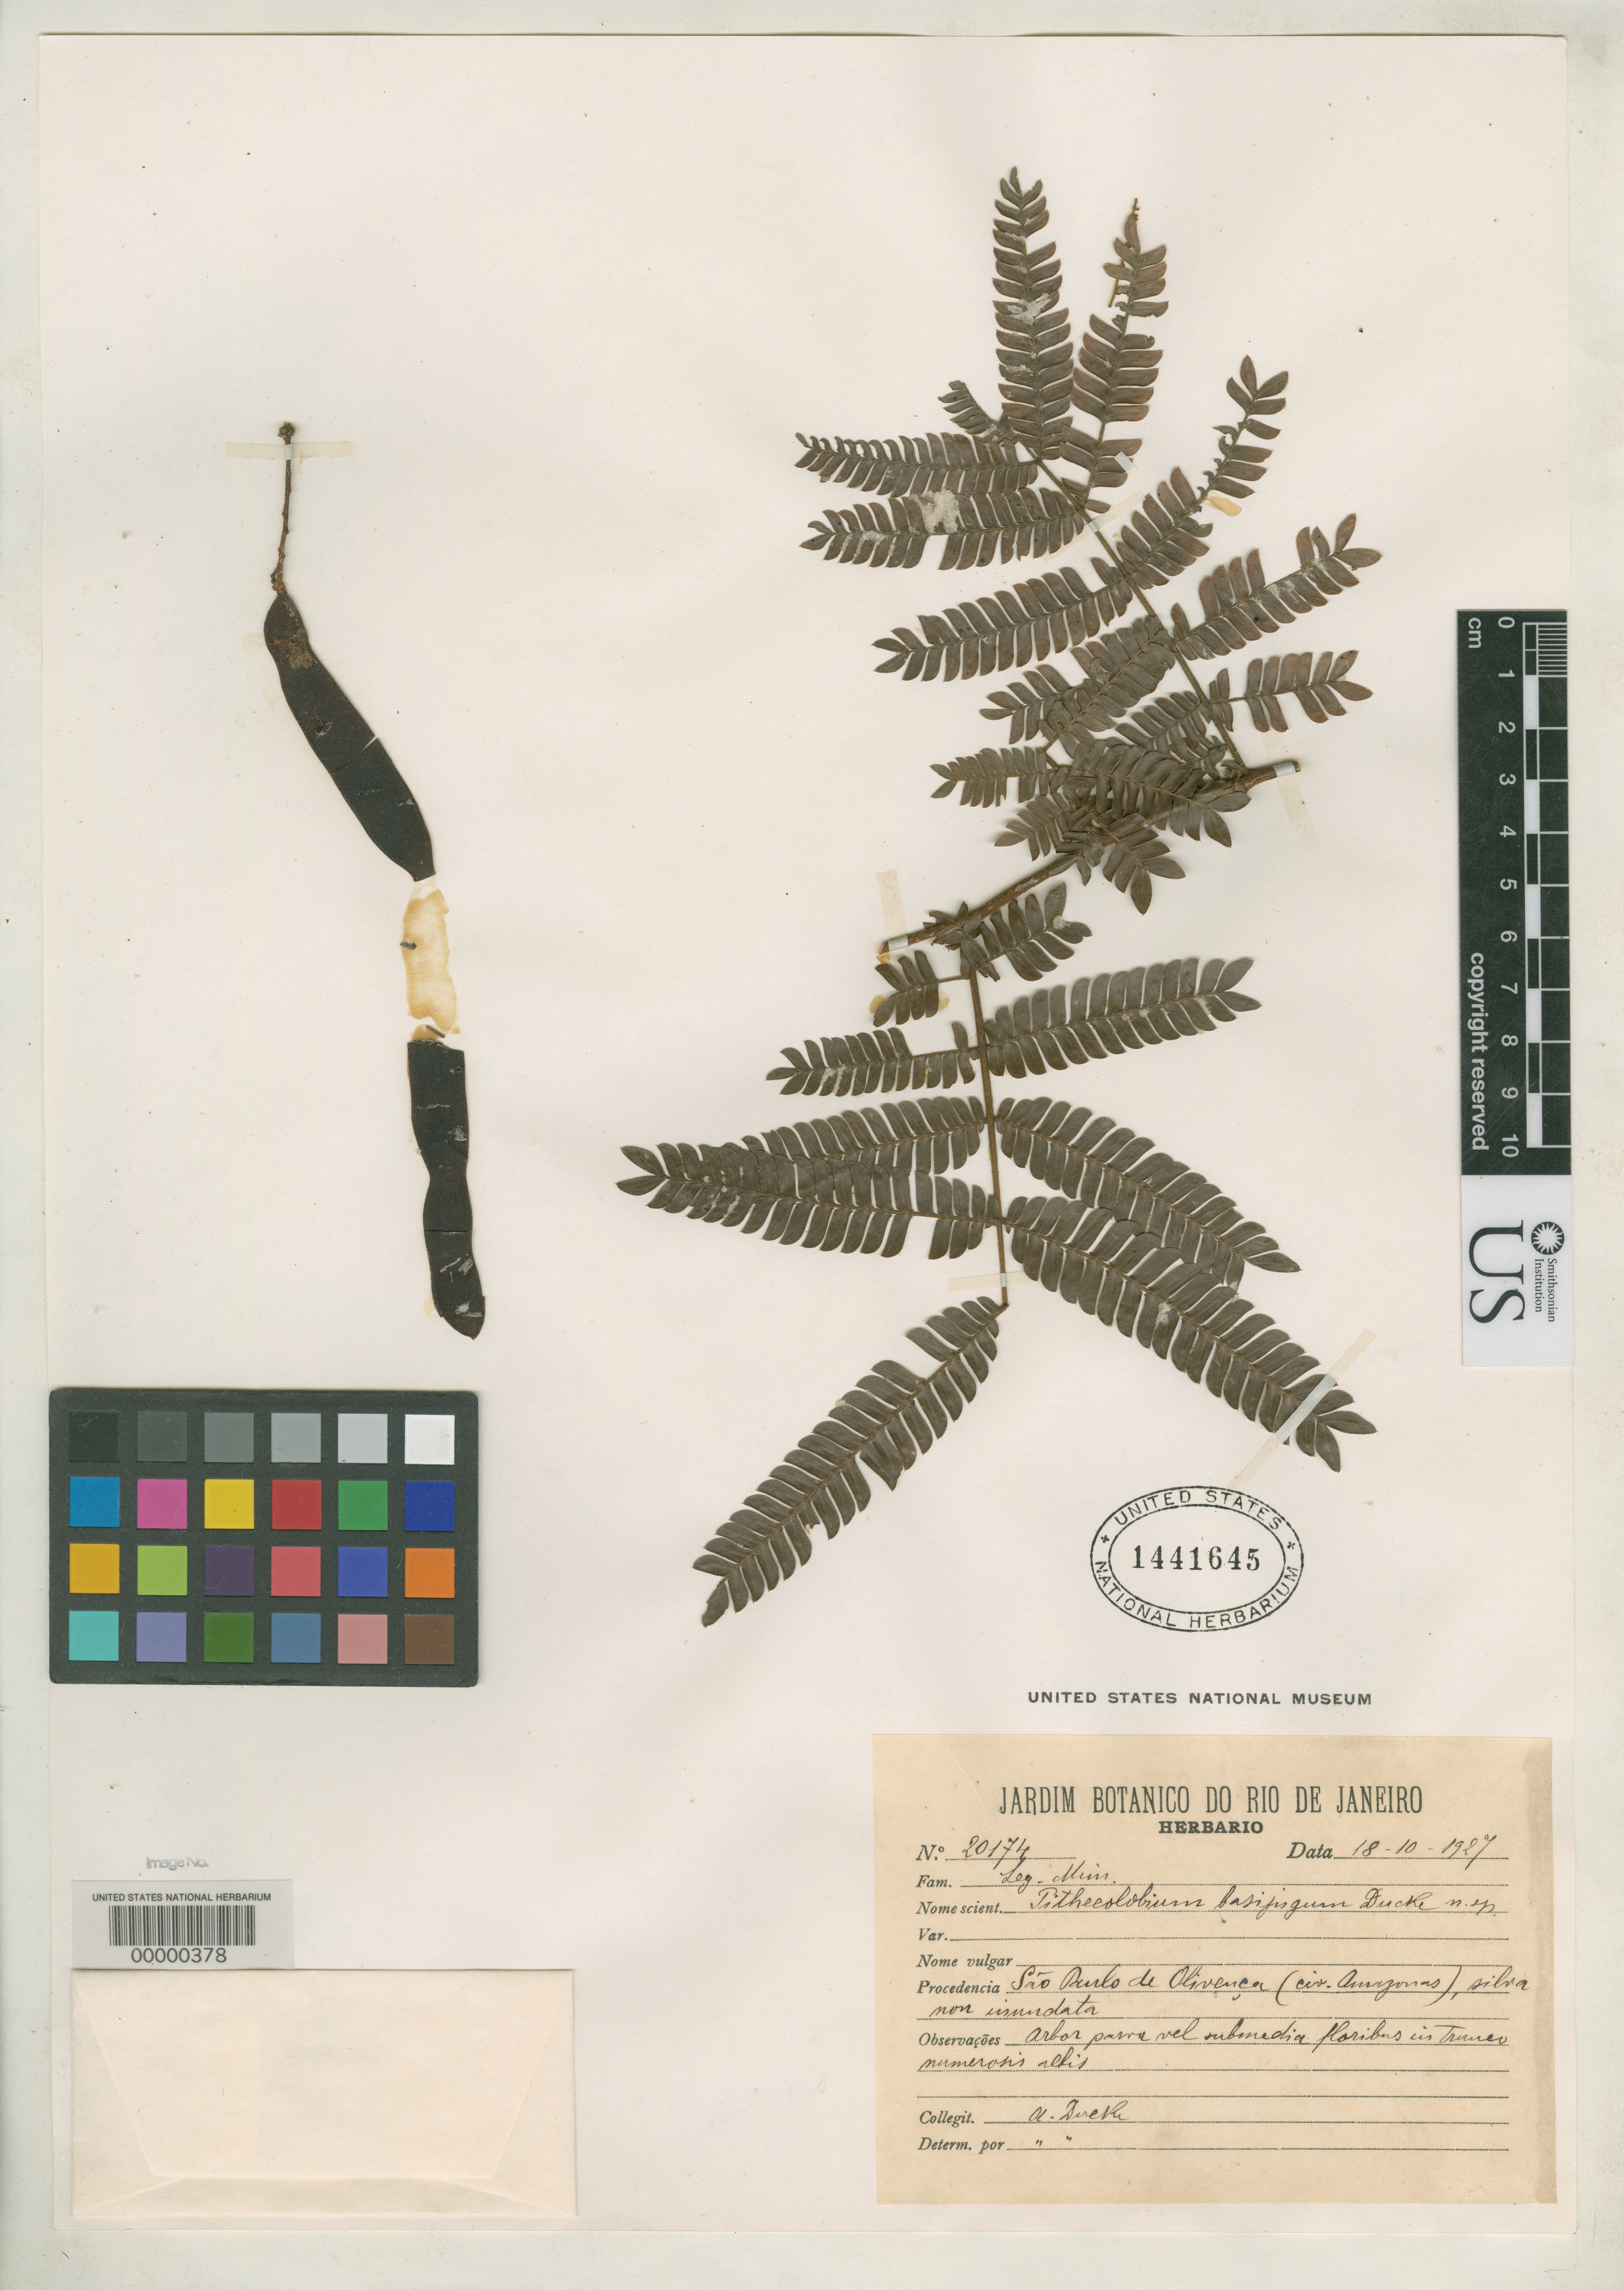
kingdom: Plantae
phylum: Tracheophyta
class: Magnoliopsida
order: Fabales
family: Fabaceae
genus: Pithecellobium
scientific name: Pithecellobium basijugum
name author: Ducke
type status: Isotype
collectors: A. Ducke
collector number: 20174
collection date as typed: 18 Oct 1927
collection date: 1927-10-18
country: Brazil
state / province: Amazonas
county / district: San Paulo de Olivenca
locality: Sao Paulo de Olivenca.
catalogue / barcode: US 1441645